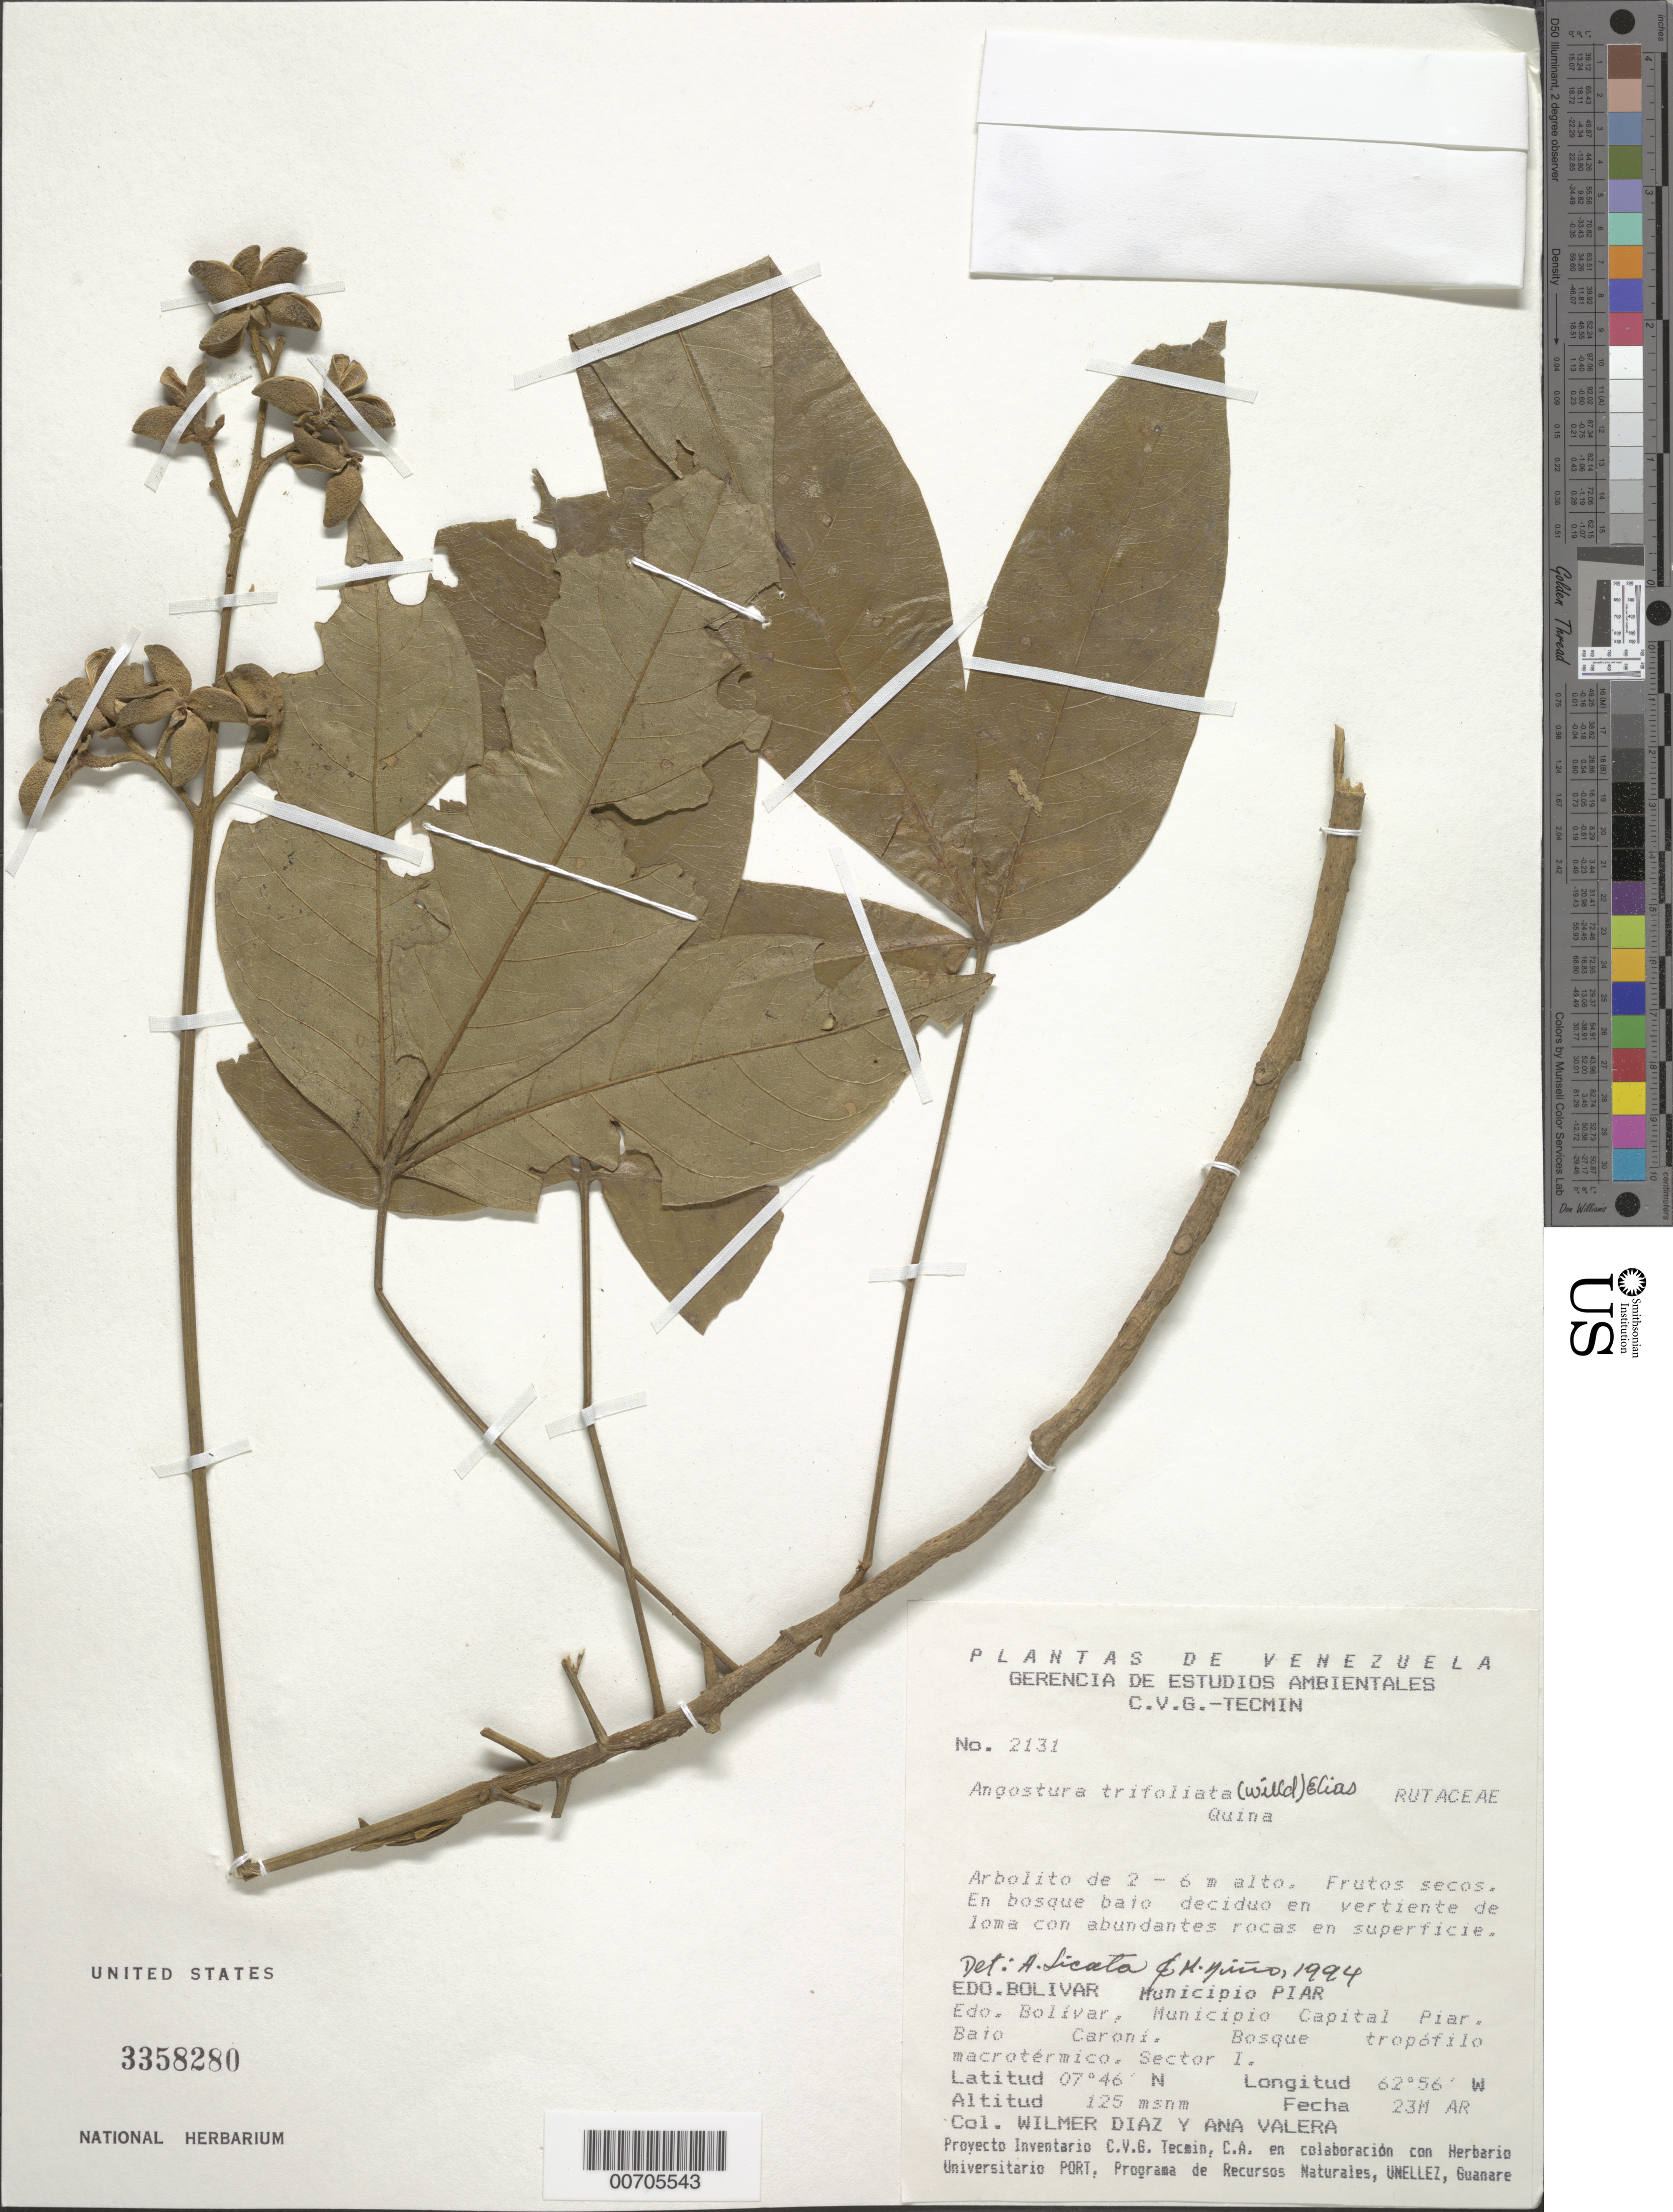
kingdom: Plantae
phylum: Tracheophyta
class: Magnoliopsida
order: Sapindales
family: Rutaceae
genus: Angostura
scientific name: Angostura trifoliata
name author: (Willd.) T.S. Elias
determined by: Licata, A.; Niño, S. M.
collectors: W. Díaz P. & A. Valera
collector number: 2131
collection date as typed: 23-Mar-94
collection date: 1994-03-23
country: Venezuela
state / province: Bolívar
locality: Mun. Piar, Mun. Capital Piar, Bajo Caroní, Sector I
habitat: Bosque baio deciduo en vertiente de loma con abundantes rocas en superficie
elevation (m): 125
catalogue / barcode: US 3358280